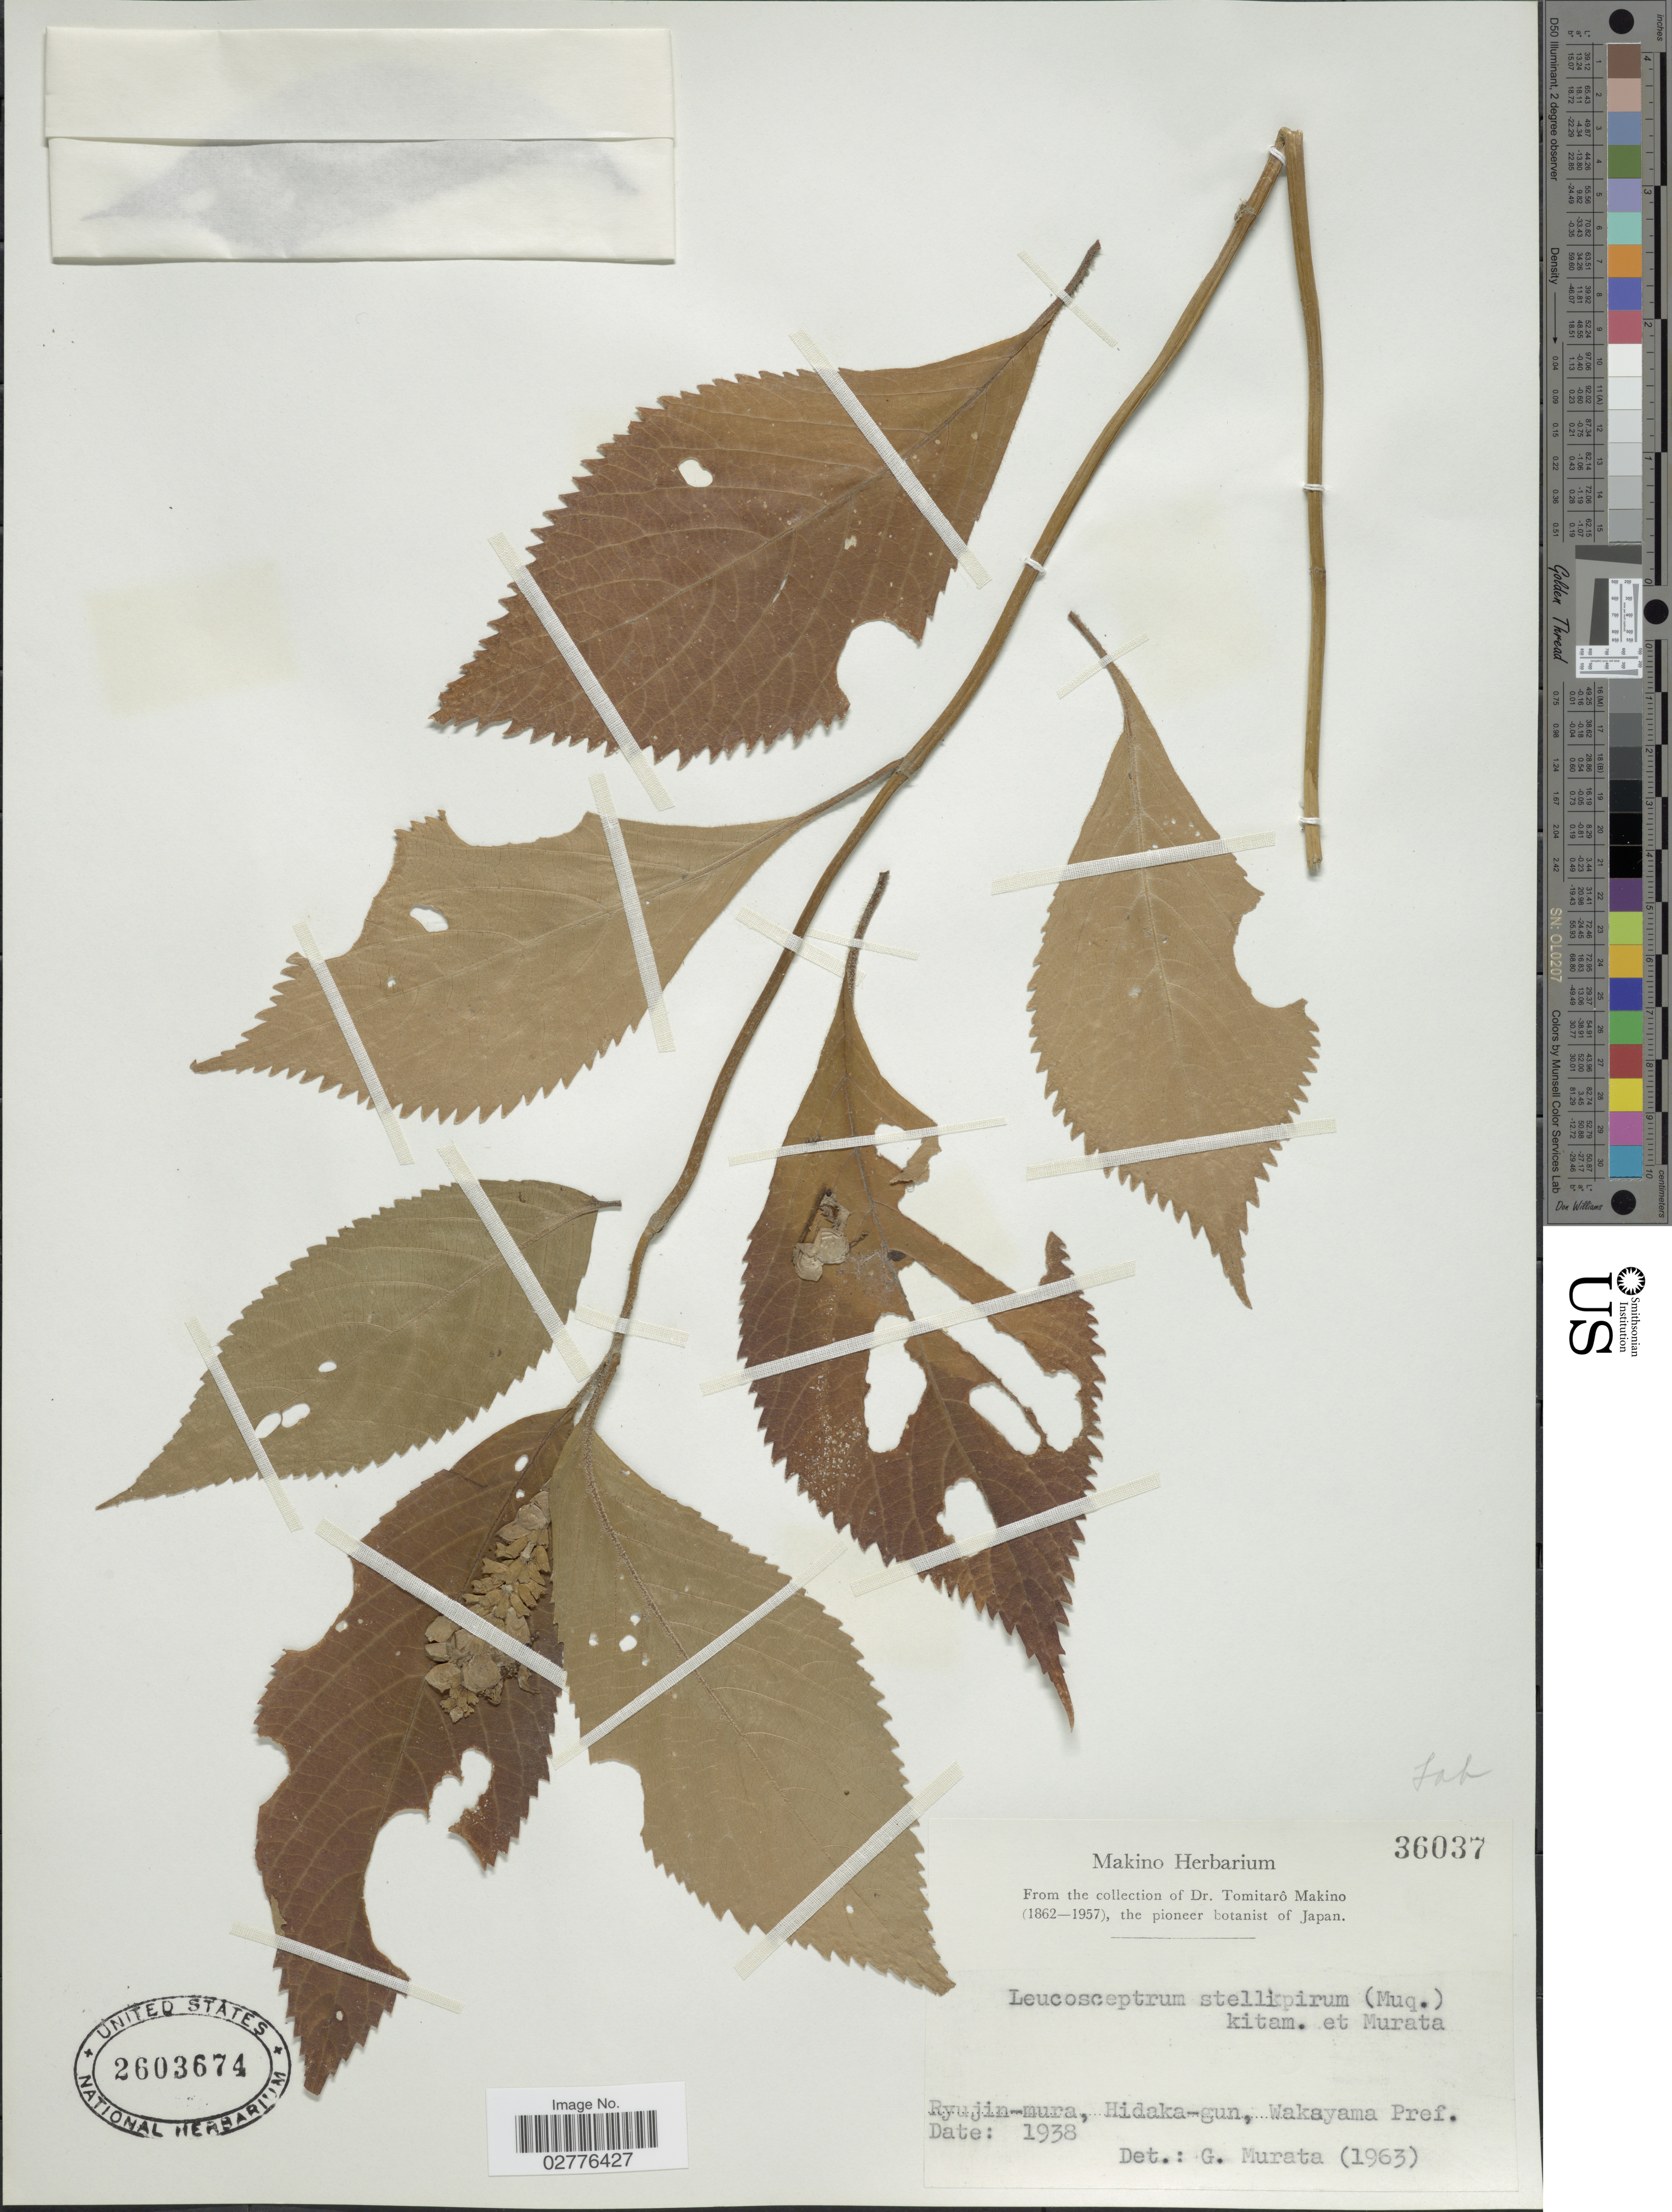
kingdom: Plantae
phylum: Tracheophyta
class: Magnoliopsida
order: Lamiales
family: Lamiaceae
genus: Leucosceptrum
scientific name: Leucosceptrum stellipilum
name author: (Miq.) Kitam. & Murata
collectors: T. Makino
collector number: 36037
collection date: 1938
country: Japan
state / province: Wakayama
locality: Ryujin-mura, Hidaka-gun, Wakayama Pref.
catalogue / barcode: US 2603674